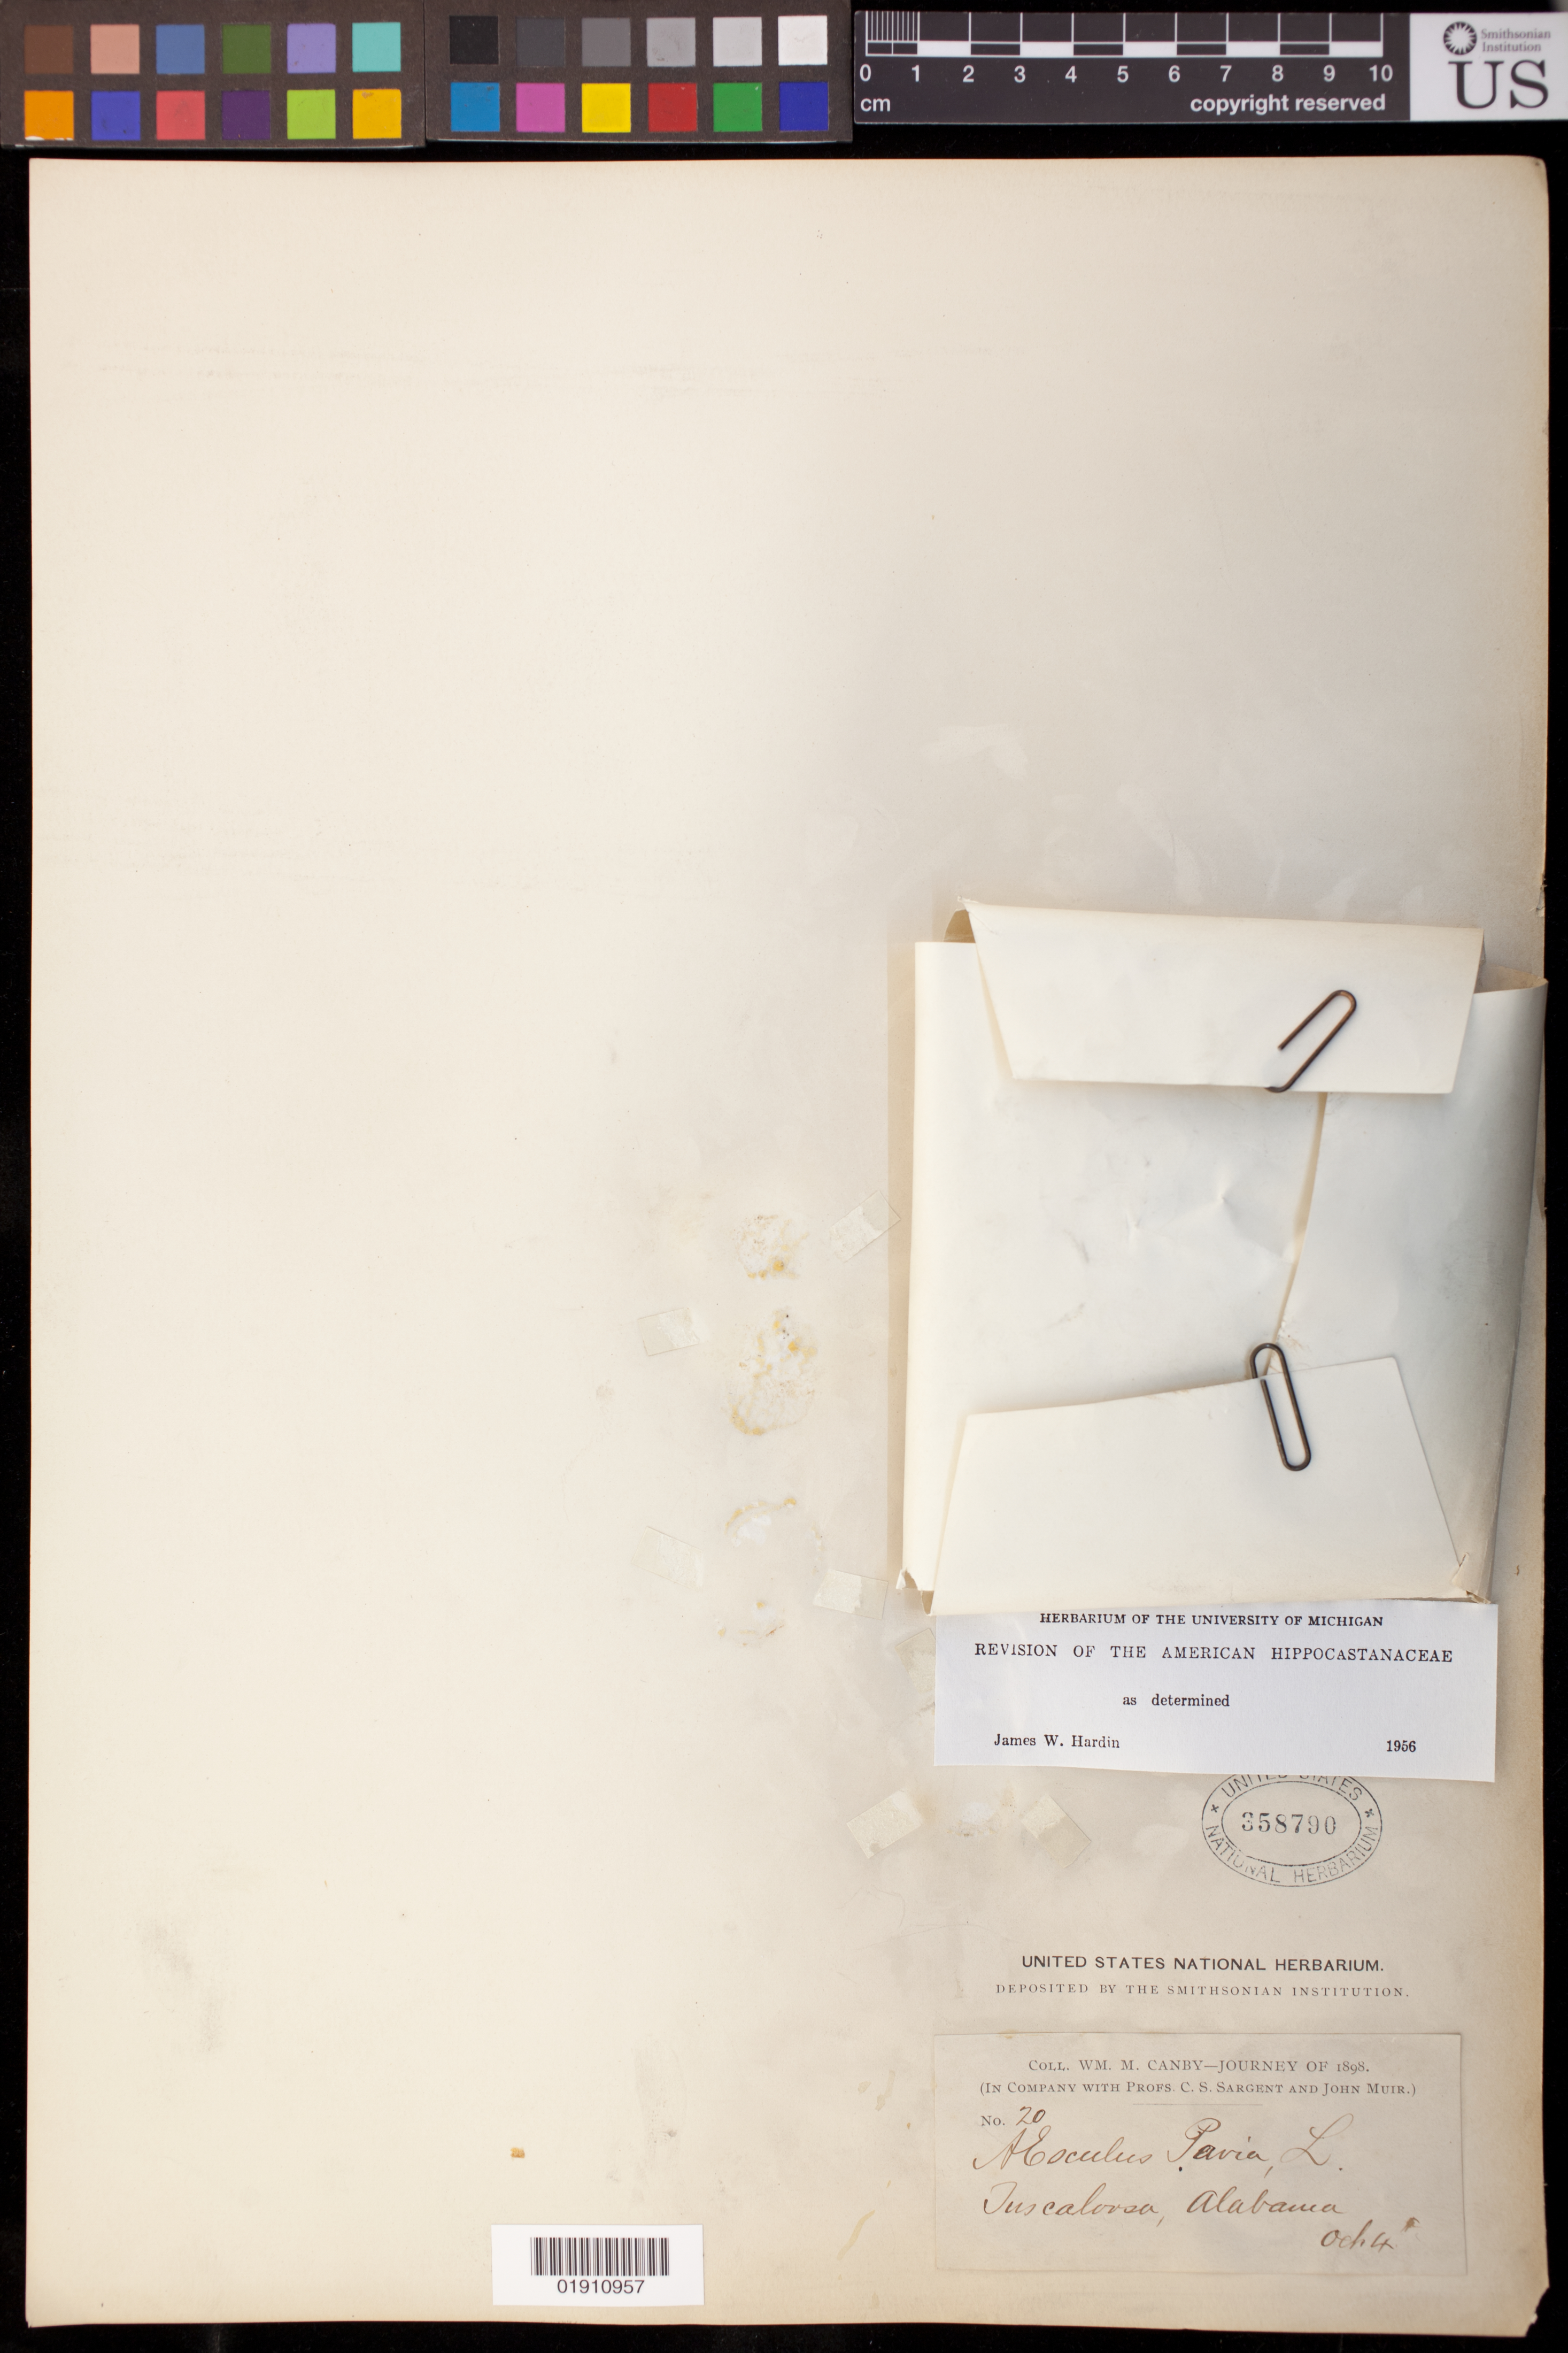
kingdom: Plantae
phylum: Tracheophyta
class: Magnoliopsida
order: Sapindales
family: Sapindaceae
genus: Aesculus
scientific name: Aesculus pavia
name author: L.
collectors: W. M. Canby, C. S. Sargent & J. Muir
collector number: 20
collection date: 1898-10-04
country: United States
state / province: Alabama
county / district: Tuscaloosa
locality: Tuscaloosa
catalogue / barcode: US 358790